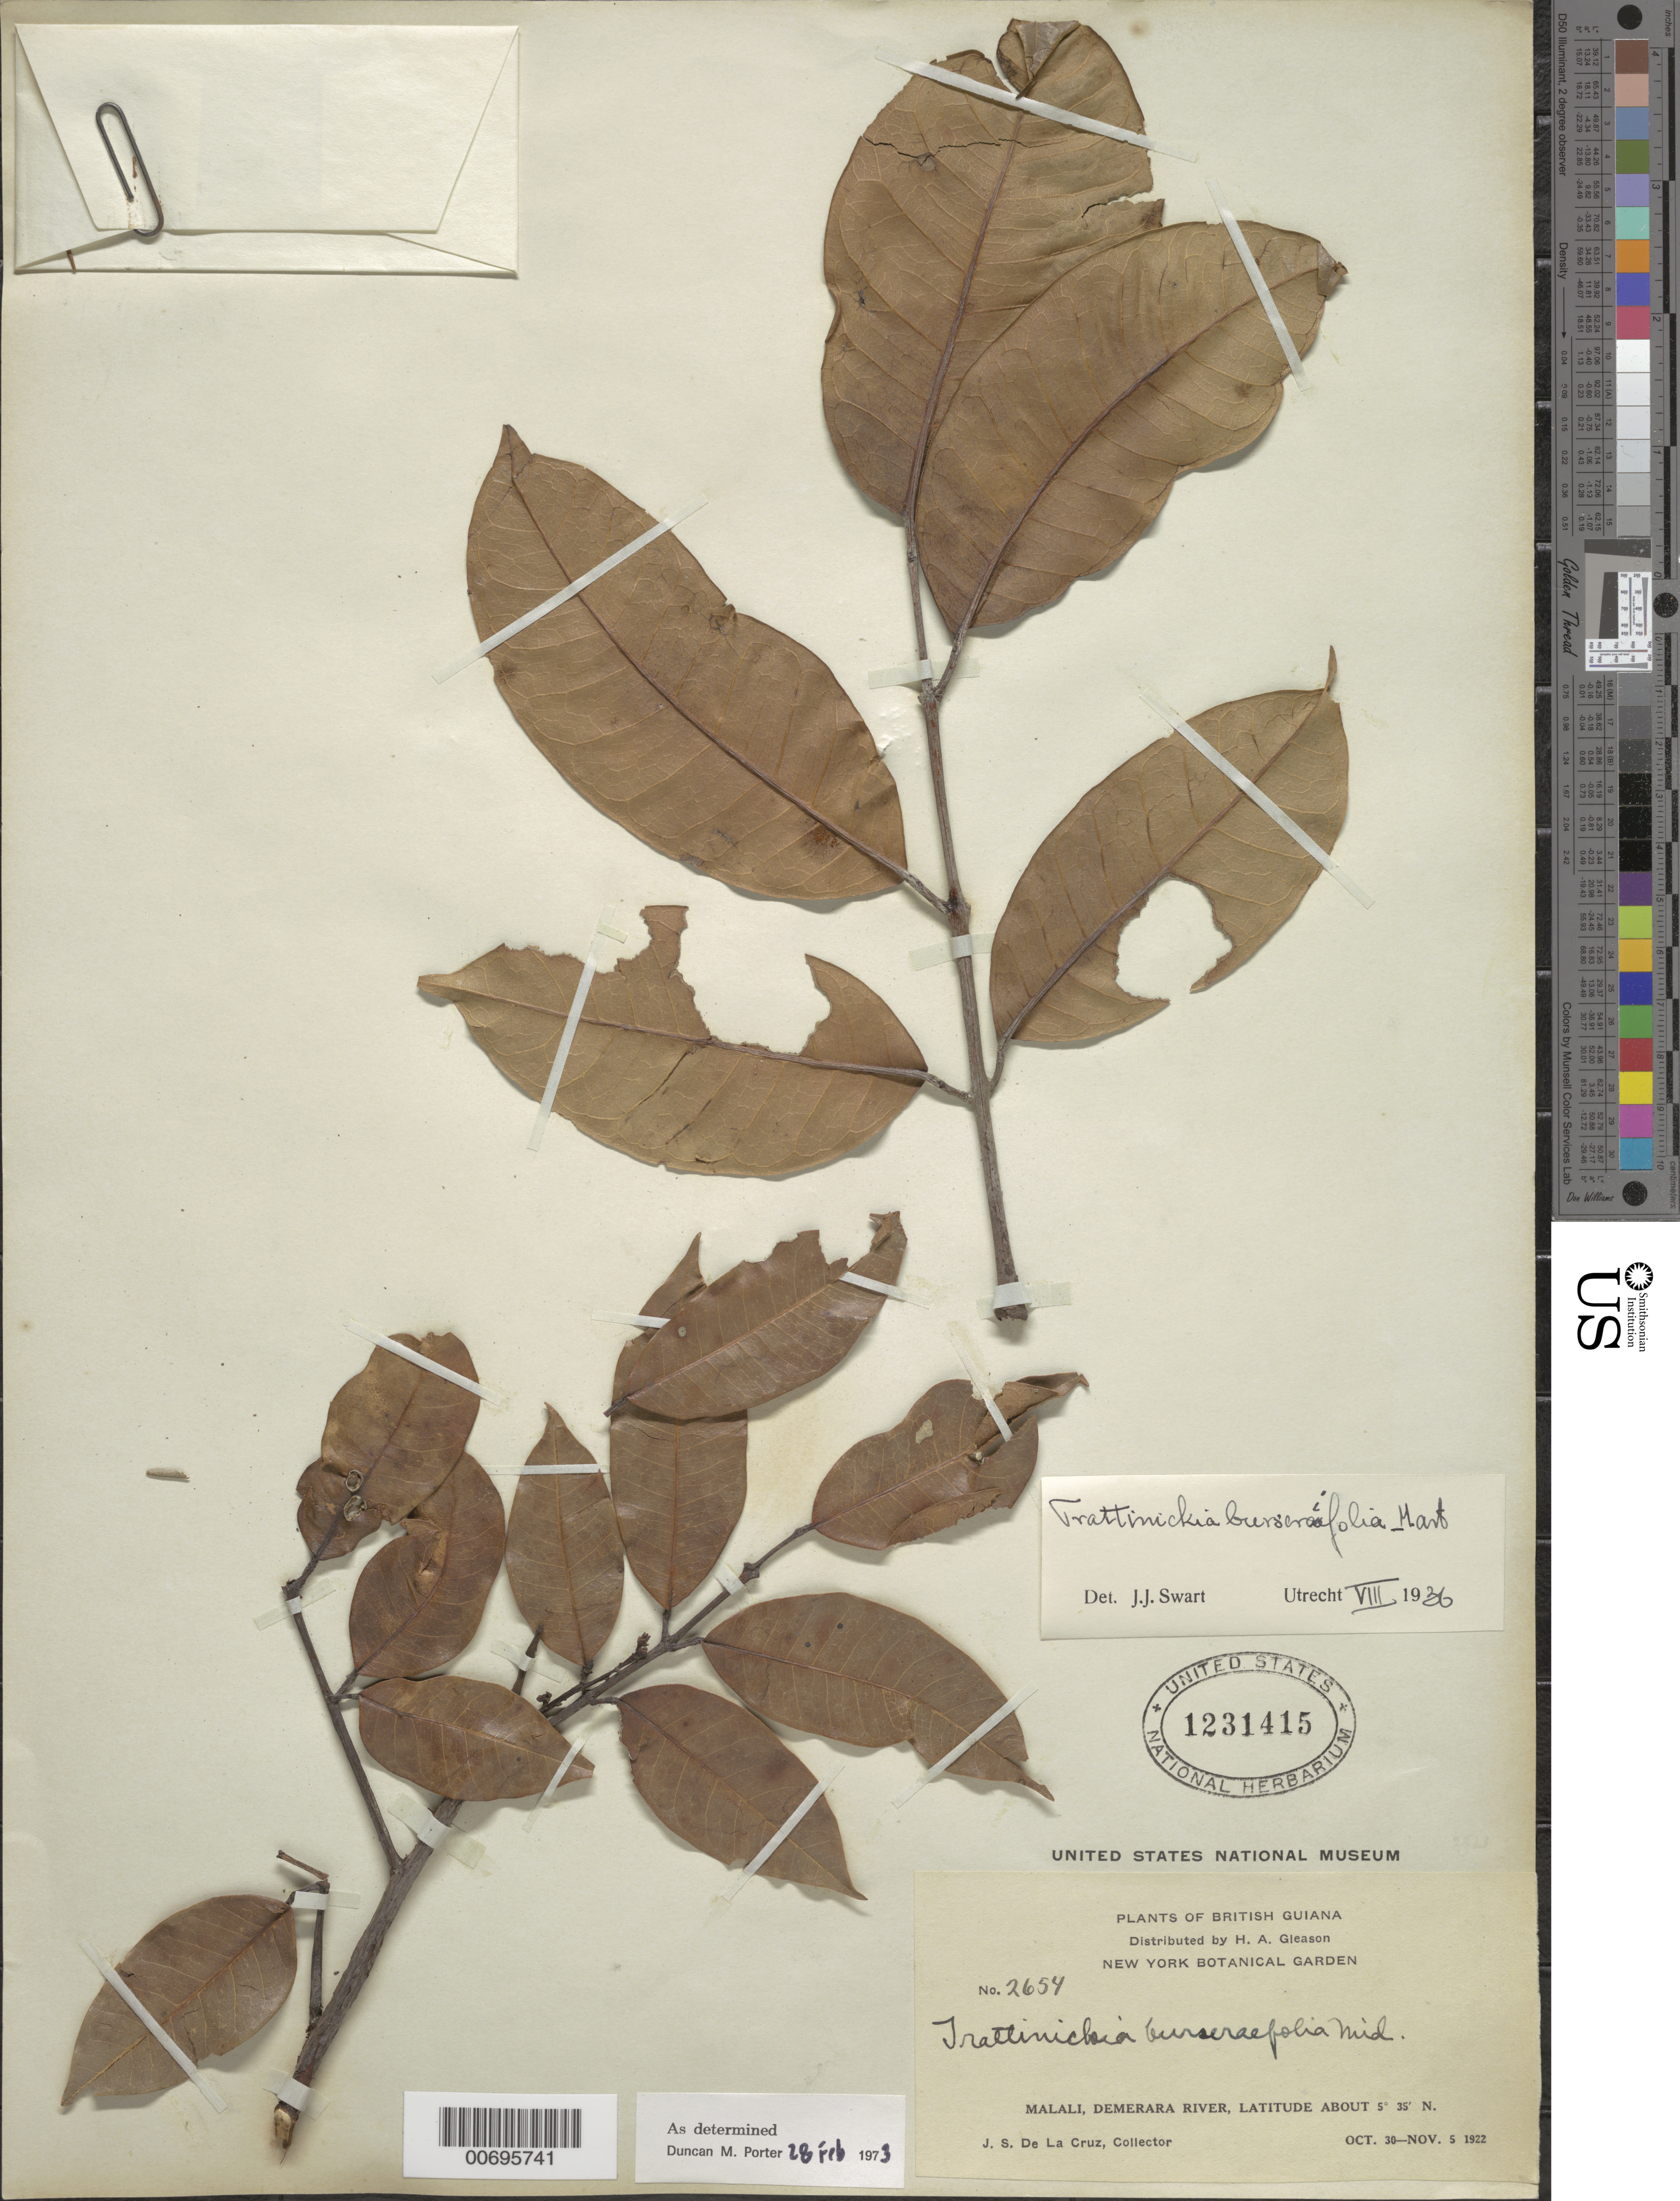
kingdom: Plantae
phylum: Tracheophyta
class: Magnoliopsida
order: Sapindales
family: Burseraceae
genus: Trattinnickia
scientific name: Trattinnickia burserifolia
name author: Mart.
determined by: Porter, D. M.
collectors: J. S. de la Cruz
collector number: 2654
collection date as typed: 30-Oct-22 to 5-Nov-22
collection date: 1922-10-30/1922-11-05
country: Guyana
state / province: U. Demerara-Berbice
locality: Malali, Demerara R.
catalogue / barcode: US 1231415